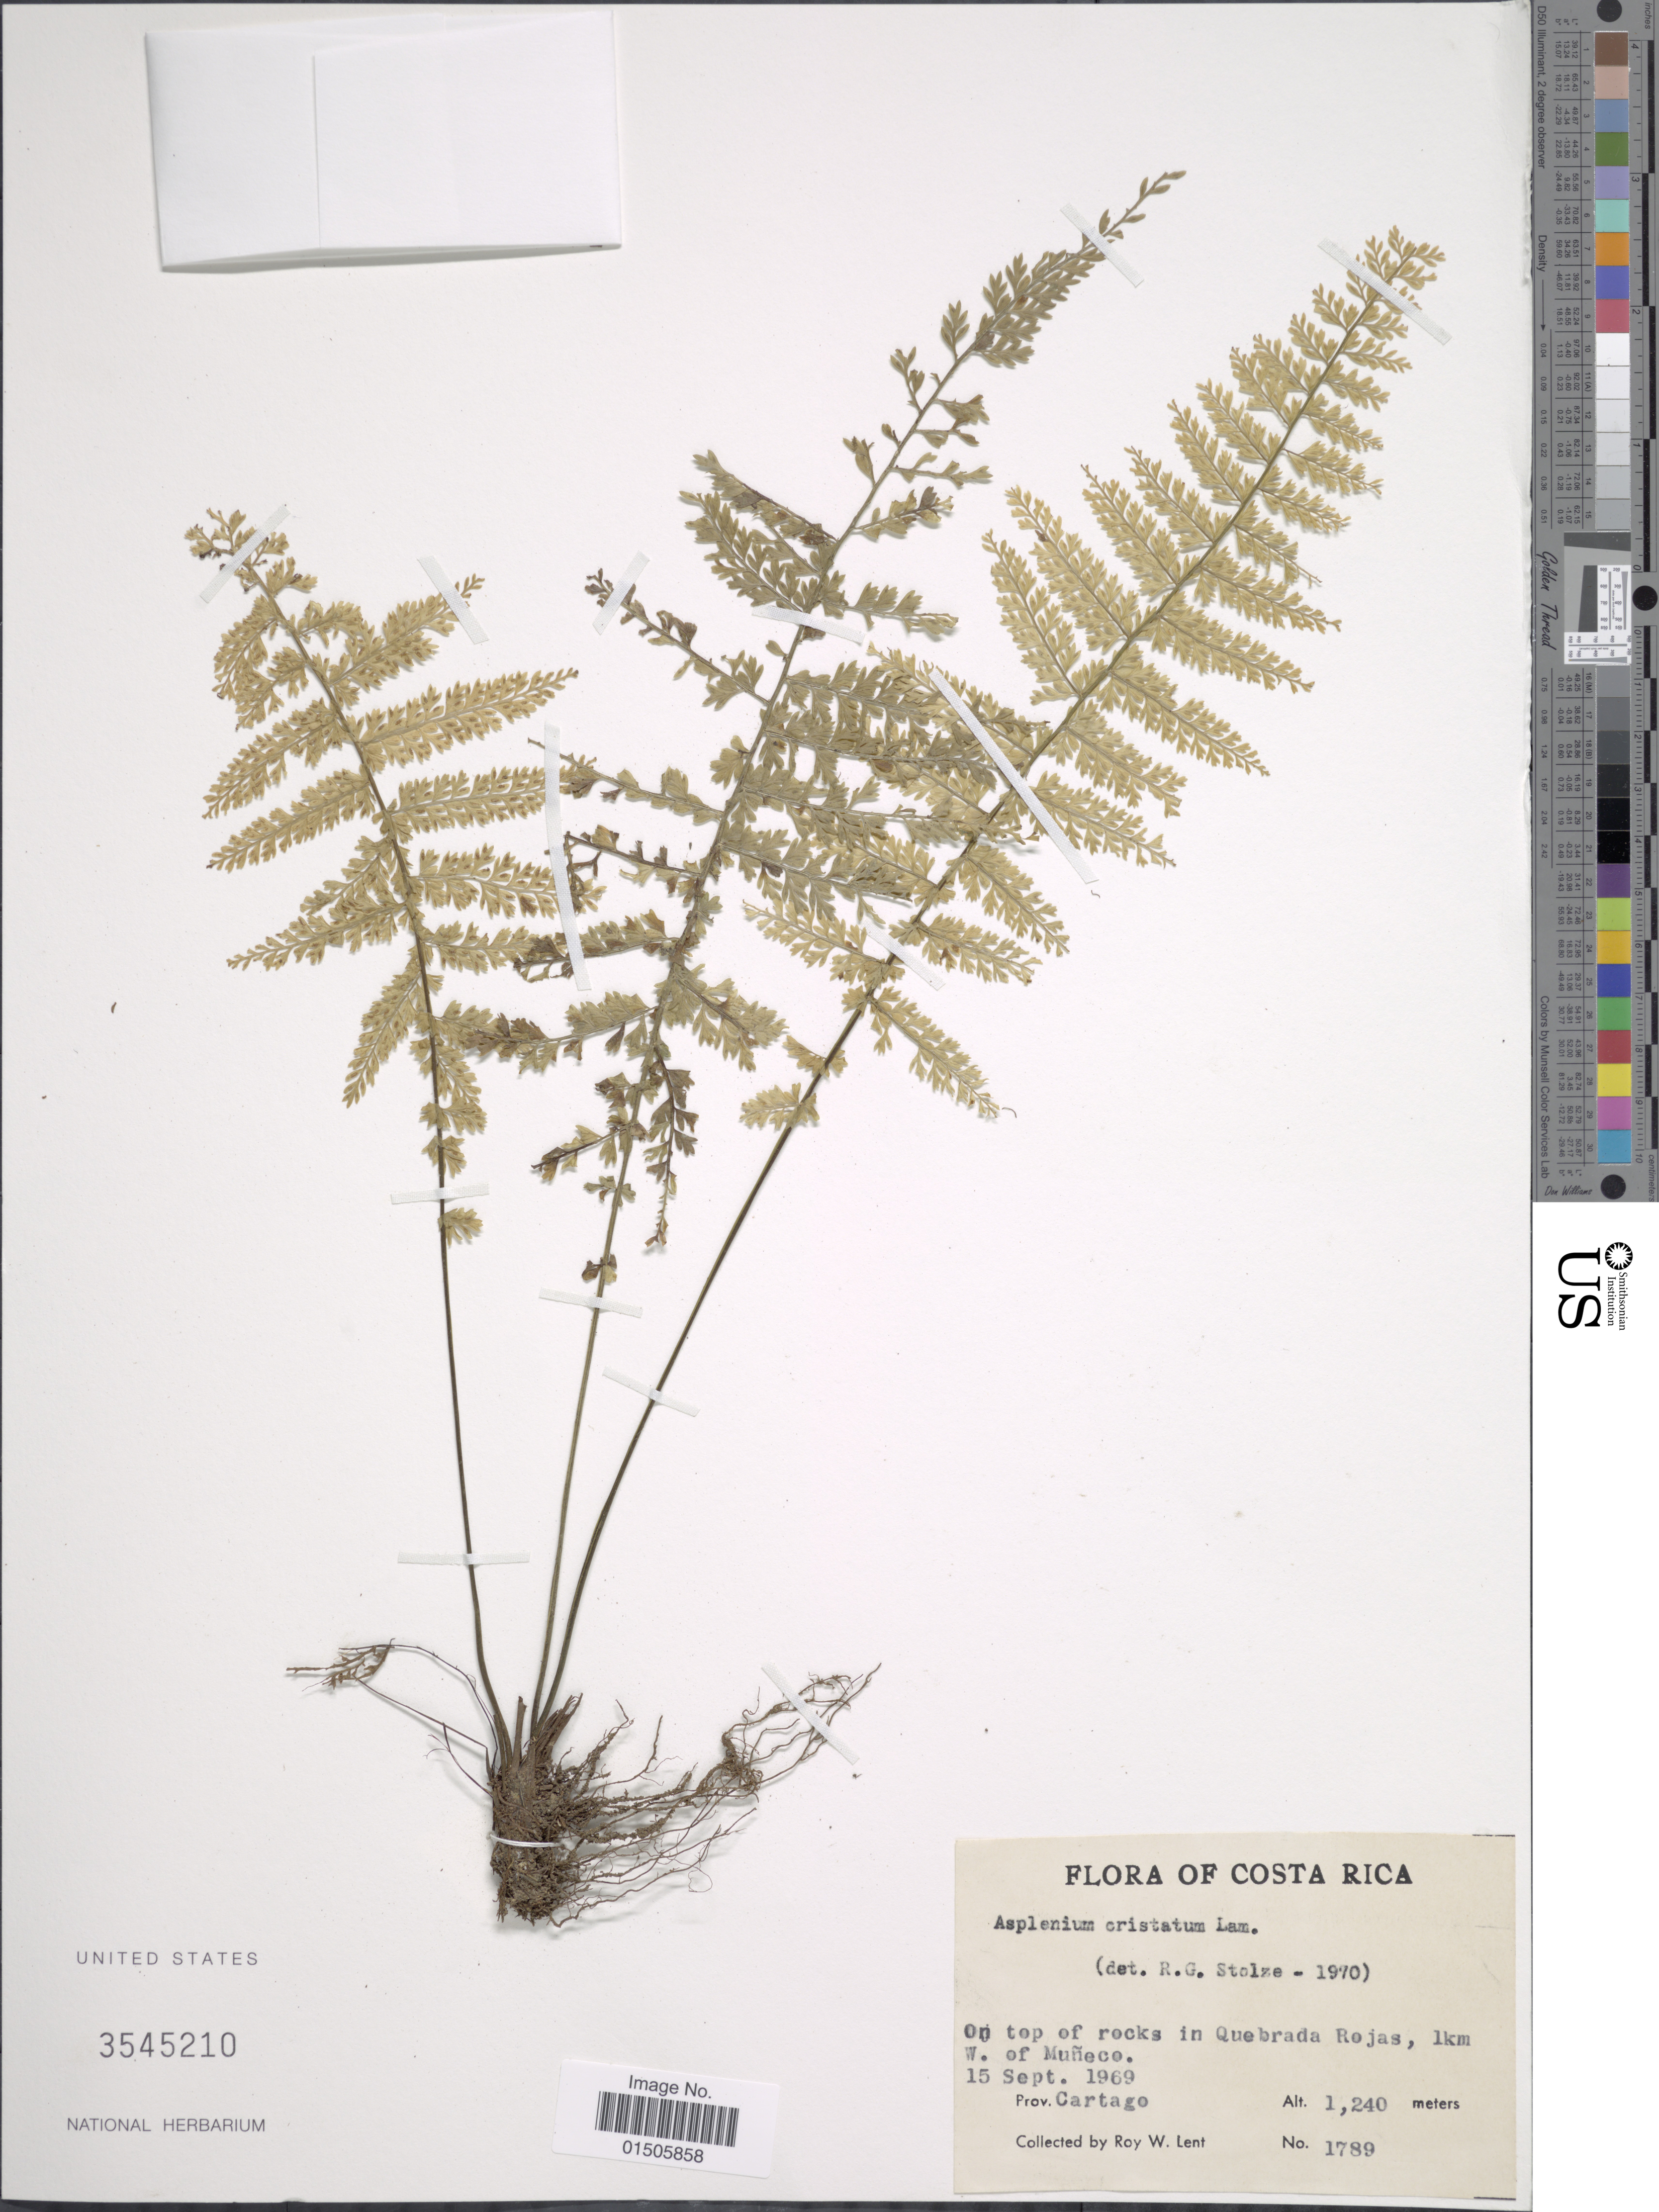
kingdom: Plantae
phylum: Tracheophyta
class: Polypodiopsida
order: Polypodiales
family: Aspleniaceae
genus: Asplenium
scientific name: Asplenium cristatum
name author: Lam.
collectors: R. W. Lent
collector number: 1789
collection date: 1969-09-15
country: Costa Rica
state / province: Cartago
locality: On tops of rocks in Quebrada Rojas, 1 km W. of Muneco. Prov. Cartago.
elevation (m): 1240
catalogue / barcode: US 3545210